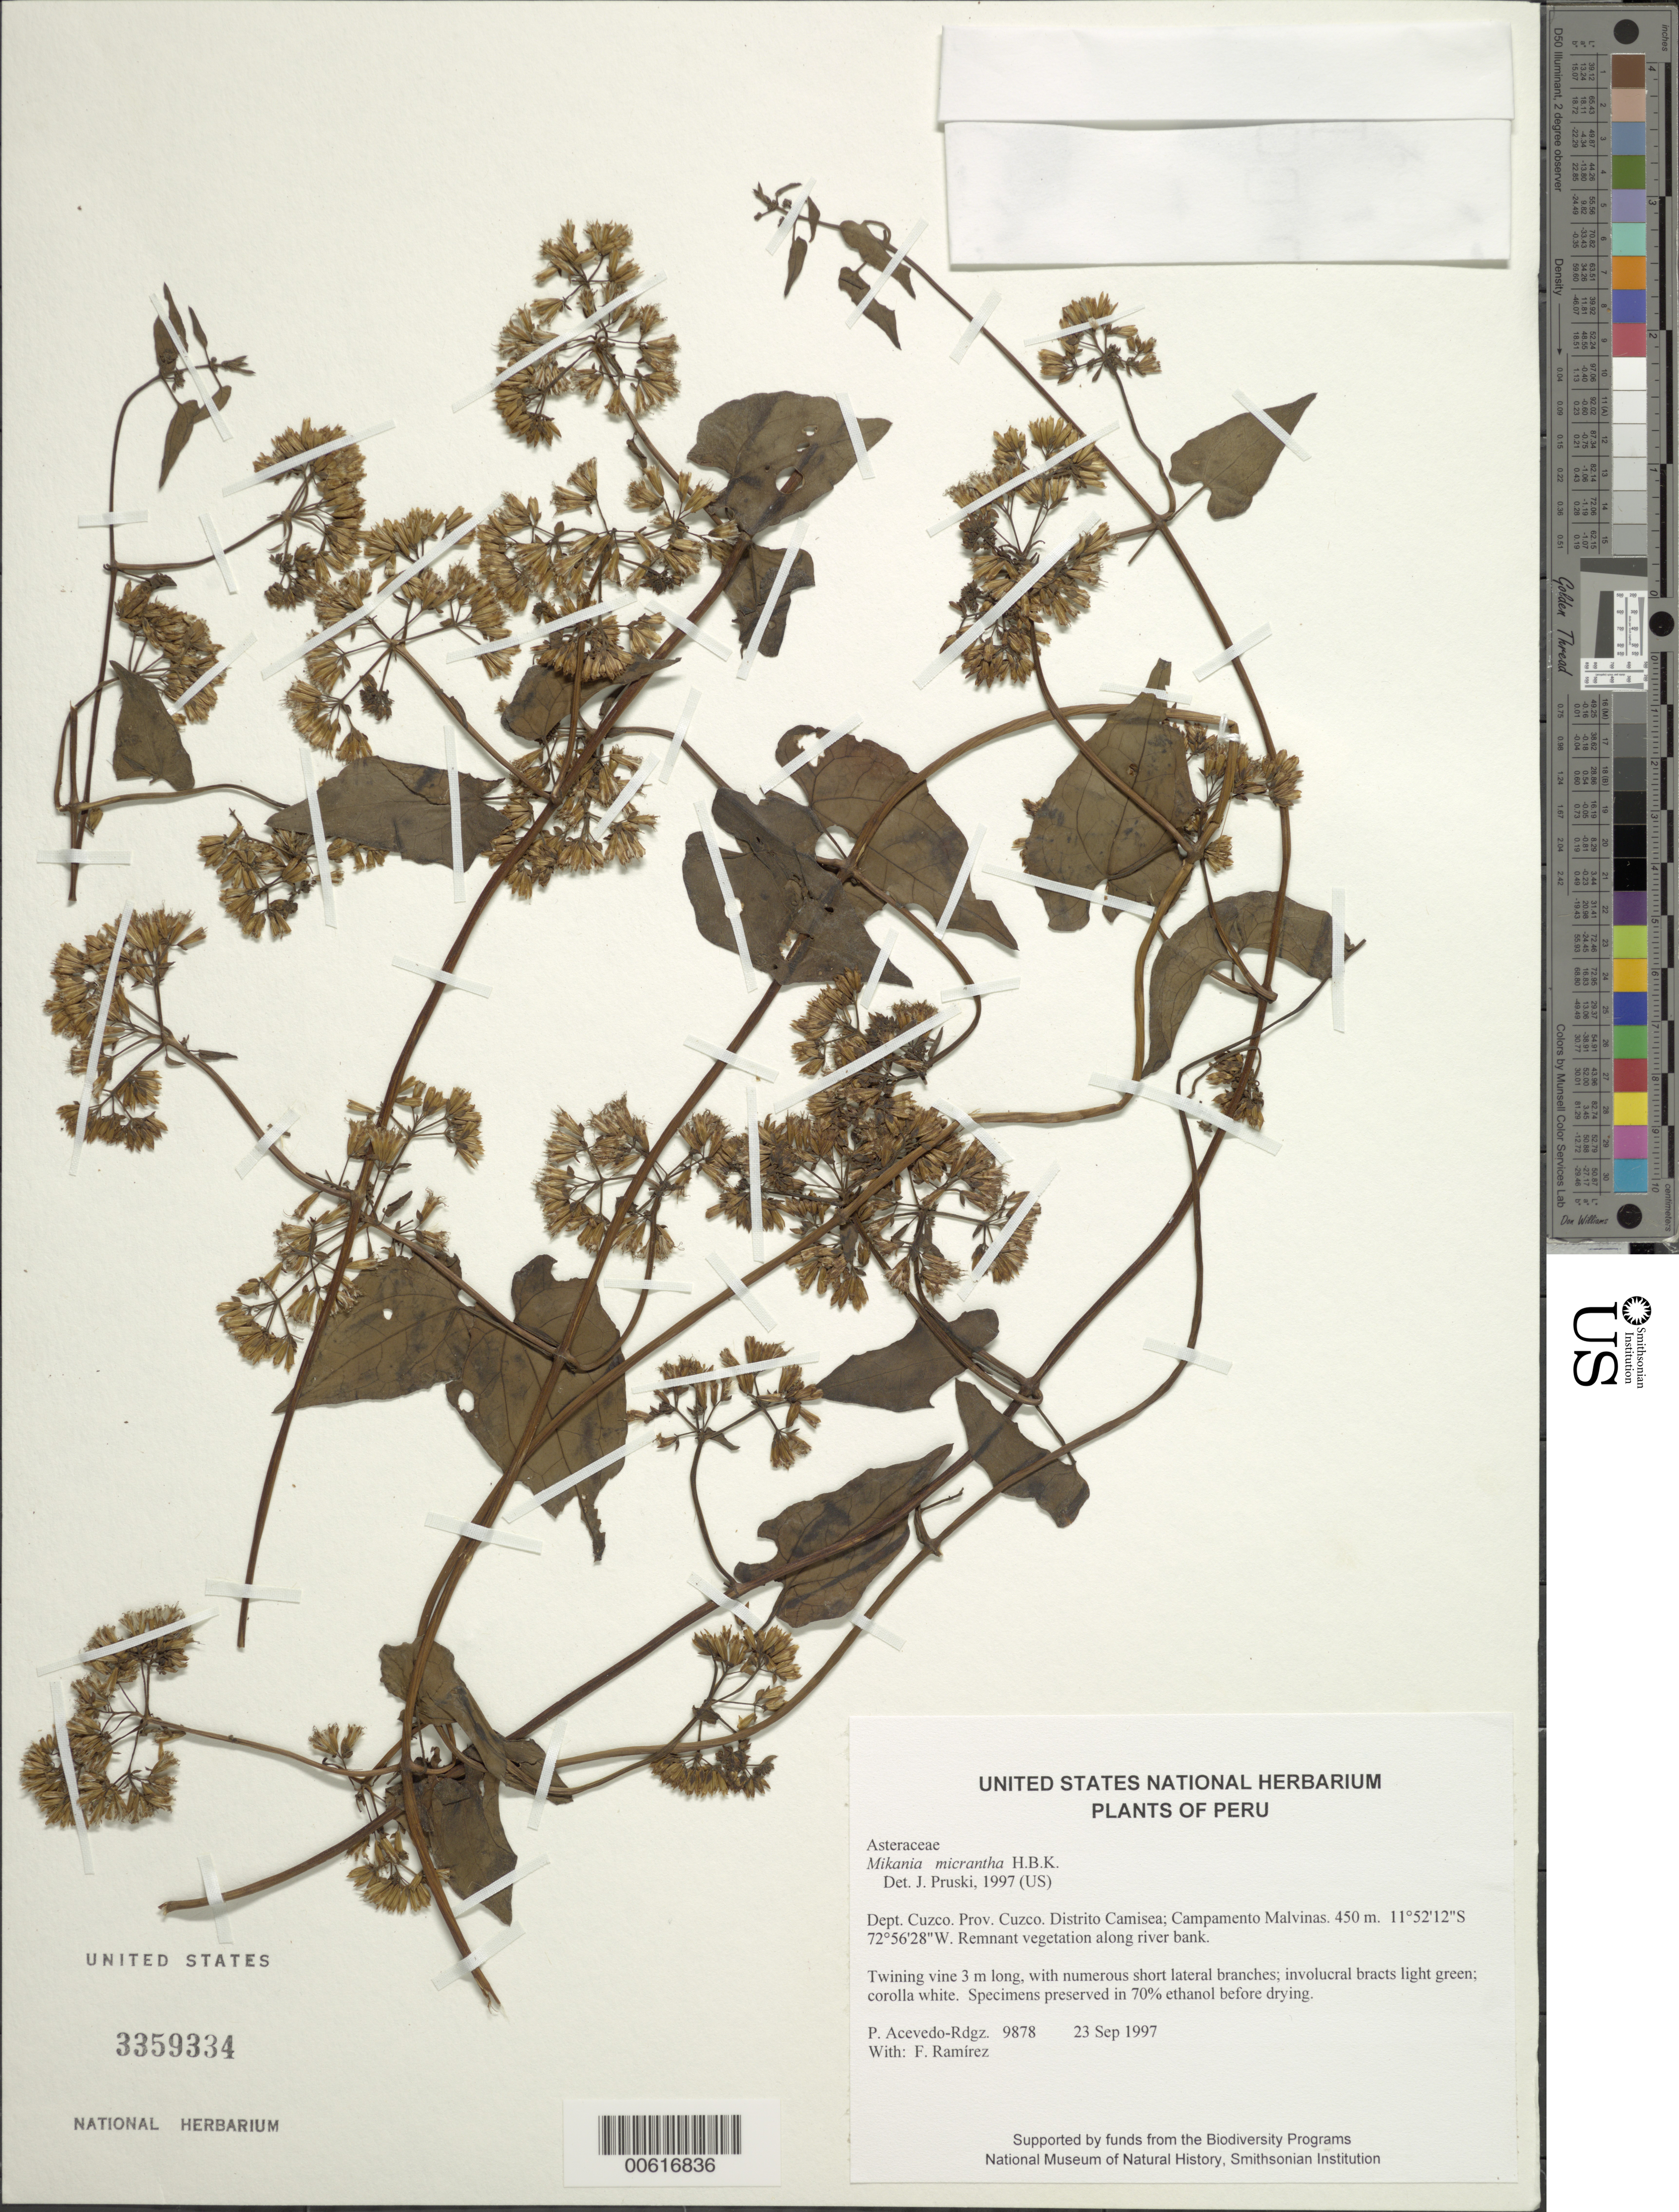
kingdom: Plantae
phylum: Tracheophyta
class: Magnoliopsida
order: Asterales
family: Asteraceae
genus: Mikania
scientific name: Mikania micrantha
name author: Kunth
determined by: Pruski, J. F.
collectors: P. Acevedo-Rodr. & F. Ramirez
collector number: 9878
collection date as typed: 23 Sep 1997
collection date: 1997-09-23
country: Peru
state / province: Cusco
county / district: Cusco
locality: Distrito Camisea; Campamento Malvinas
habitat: Remnant vegetation along river bank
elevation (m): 450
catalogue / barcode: US 3359334